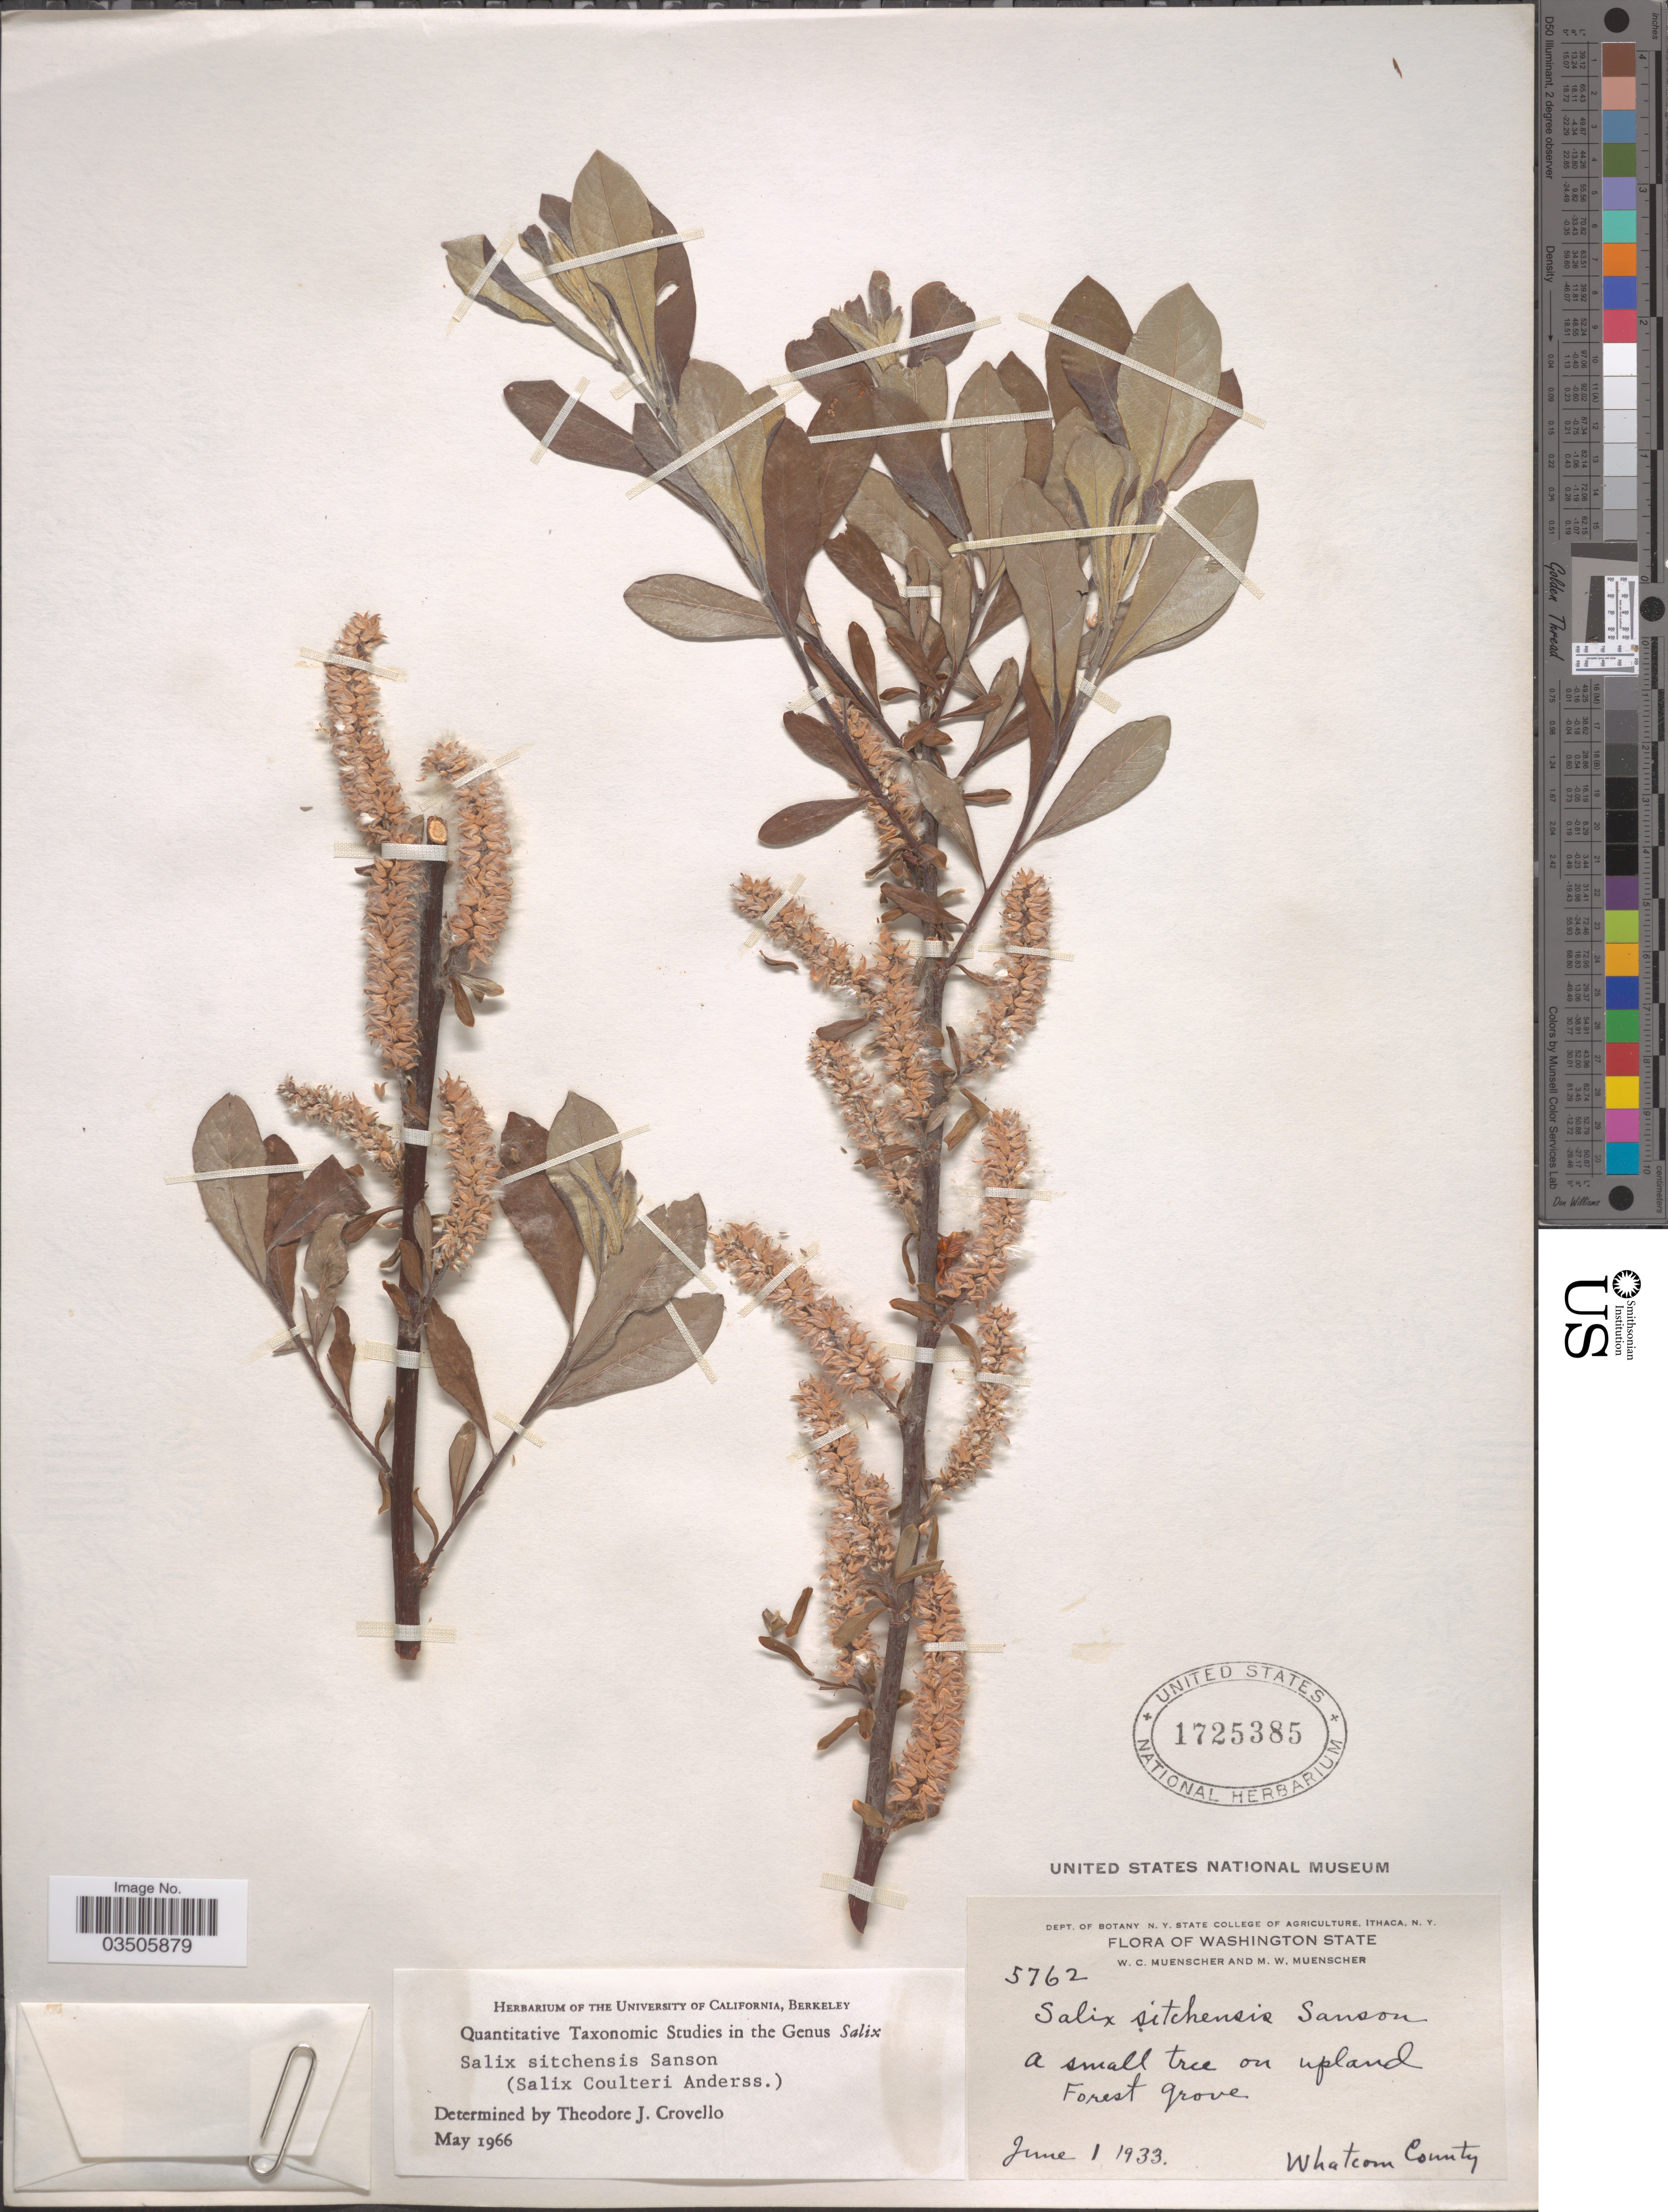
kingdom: Plantae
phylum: Tracheophyta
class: Magnoliopsida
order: Malpighiales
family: Salicaceae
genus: Salix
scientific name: Salix sitchensis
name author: Sanson ex Bong.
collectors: W. Muenscher & M. Muenscher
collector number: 5762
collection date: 1933-06-01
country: United States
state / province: Washington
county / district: Whatcom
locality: A small tree on upland Forest Grove. Whatcom County.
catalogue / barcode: US 1725385